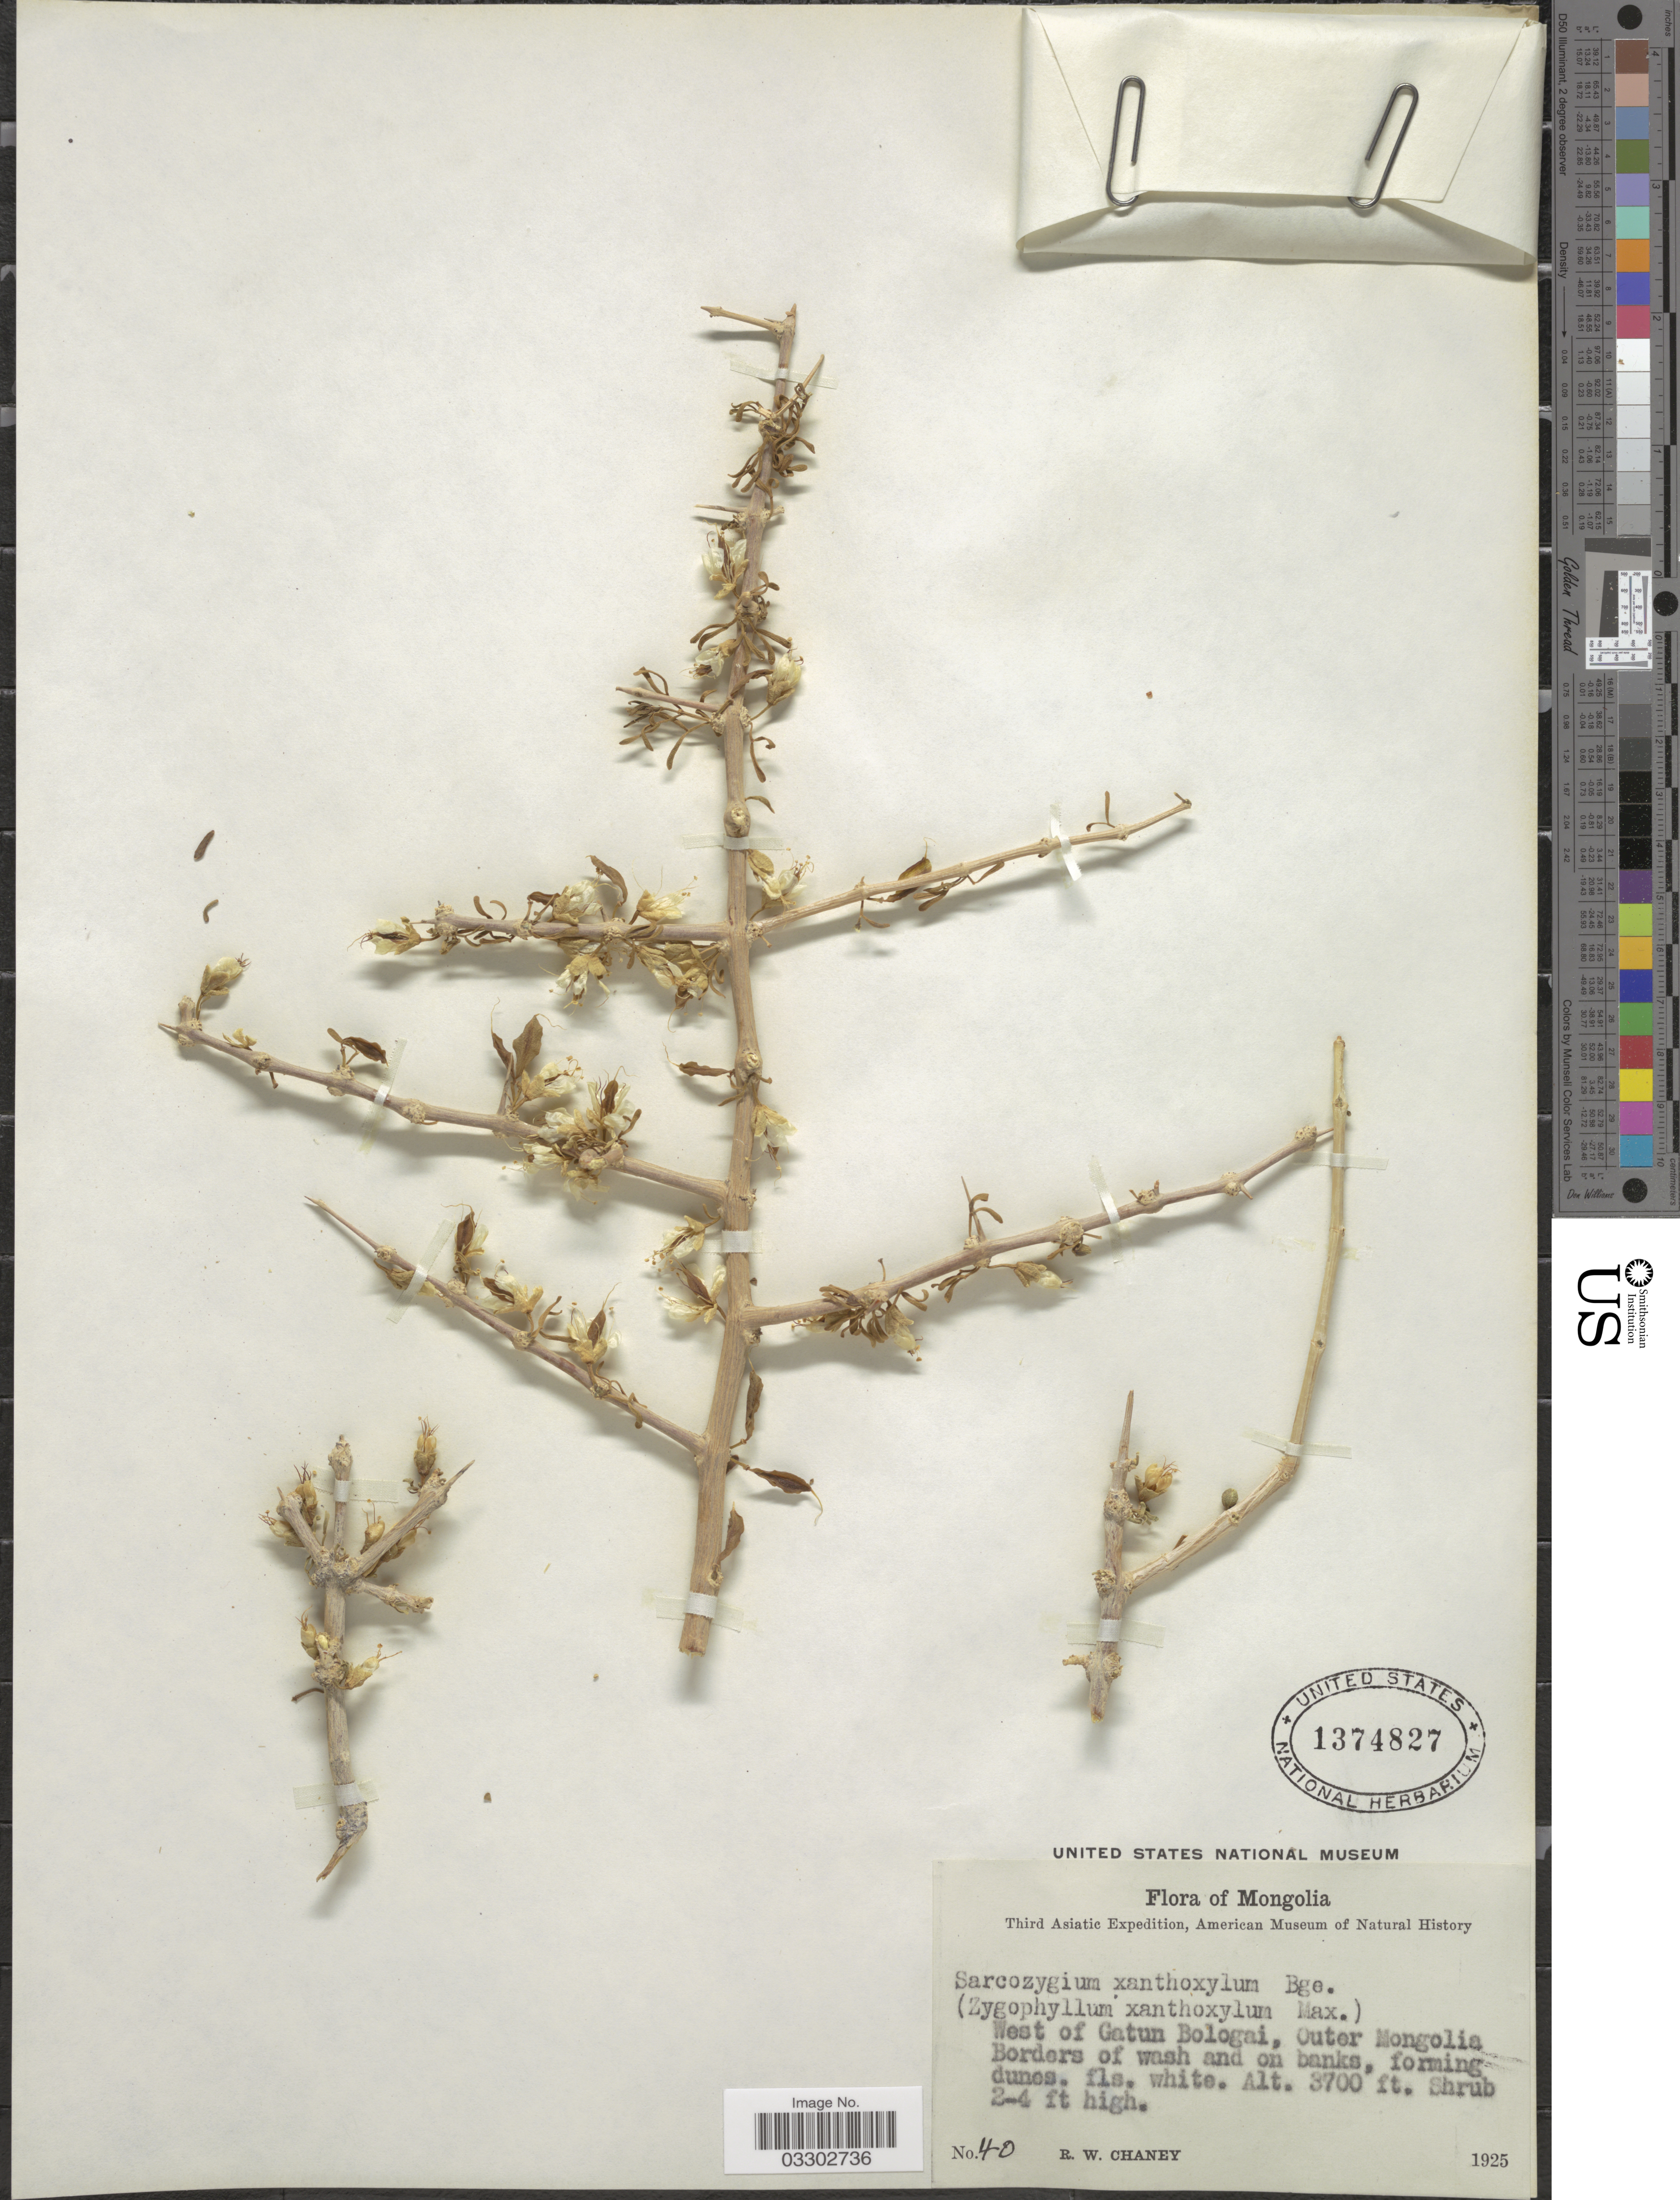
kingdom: Plantae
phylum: Tracheophyta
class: Magnoliopsida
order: Zygophyllales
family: Zygophyllaceae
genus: Zygophyllum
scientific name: Zygophyllum xanthoxylum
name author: Engl.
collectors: R. Chaney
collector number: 40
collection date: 1925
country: Mongolia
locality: West of Gatun Bologai, Outer Mongolia Borders of wash and on banks.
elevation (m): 1128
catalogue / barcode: US 1374827